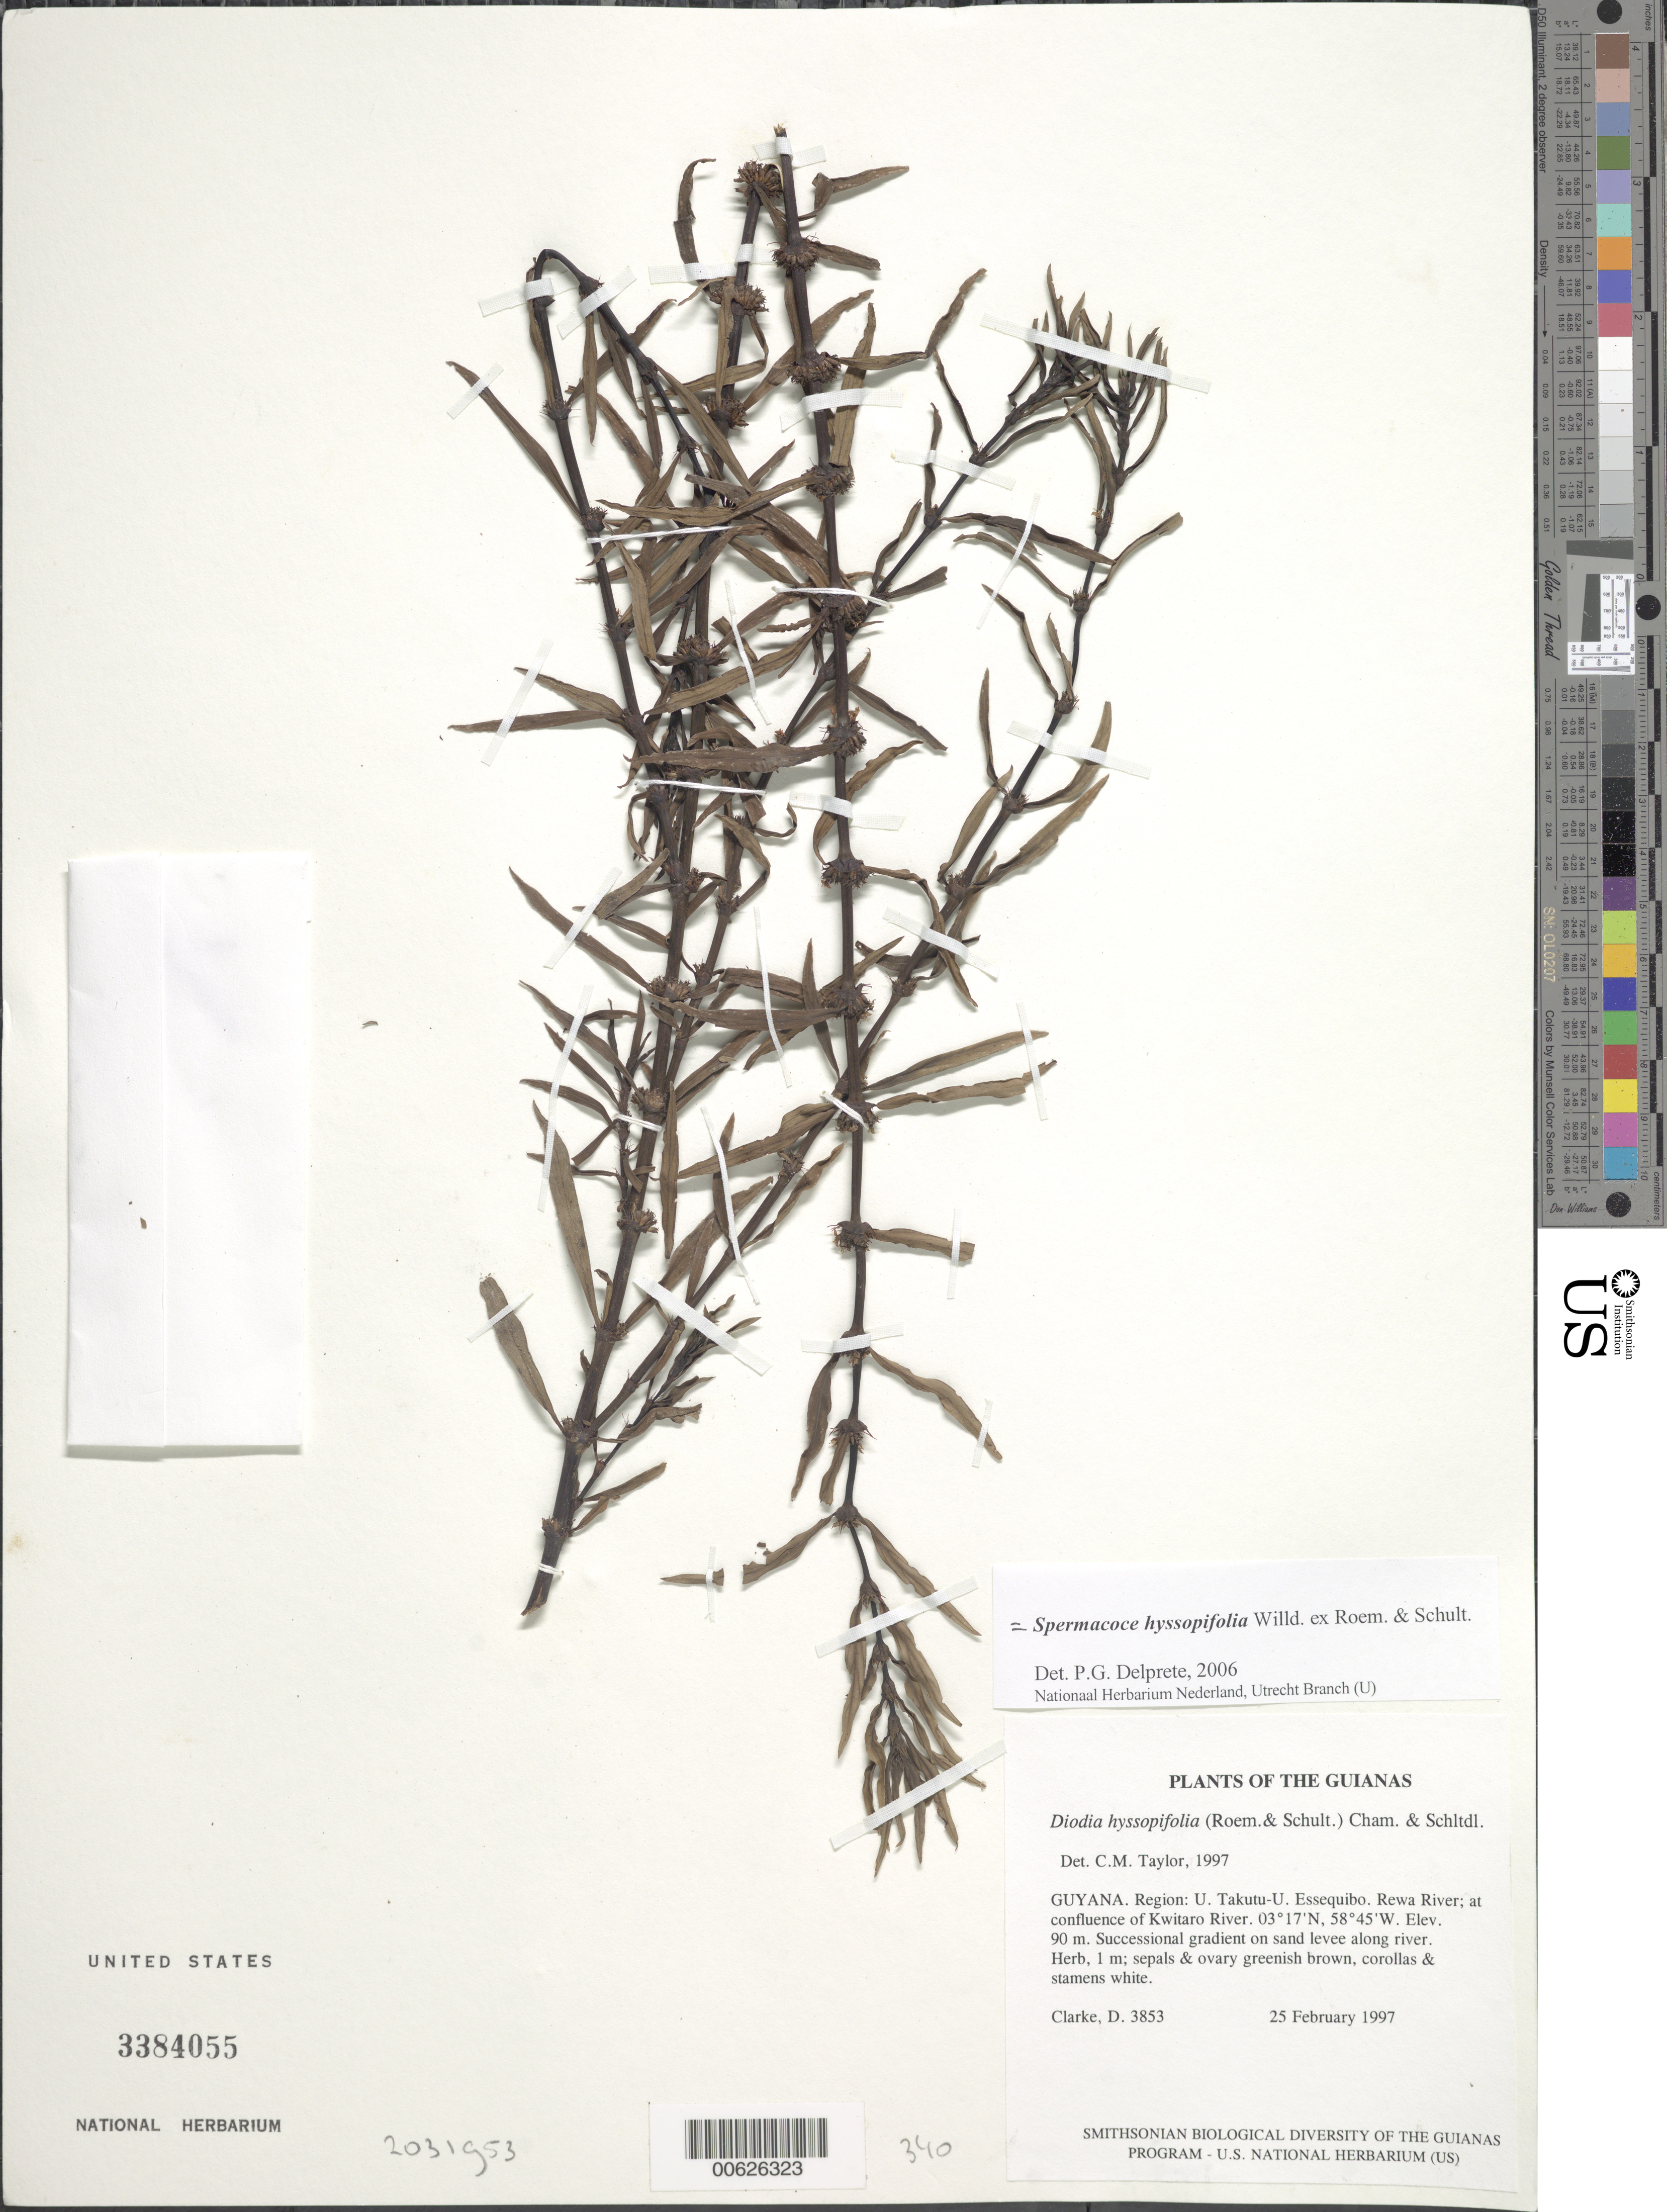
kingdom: Plantae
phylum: Tracheophyta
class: Magnoliopsida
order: Gentianales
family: Rubiaceae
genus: Spermacoce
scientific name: Spermacoce hyssopifolia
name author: Willd. ex Roem. & Schult.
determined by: Delprete, P. G., Herb. de Guyane Cay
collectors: H. D. Clarke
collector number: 3853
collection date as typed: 25 February 1997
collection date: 1997-02-25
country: Guyana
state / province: U. Takutu-U. Essequibo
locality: Rewa River; at confluence of Kwitaro River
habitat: Successional gradient on sand levee along river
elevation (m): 90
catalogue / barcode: US 3384055